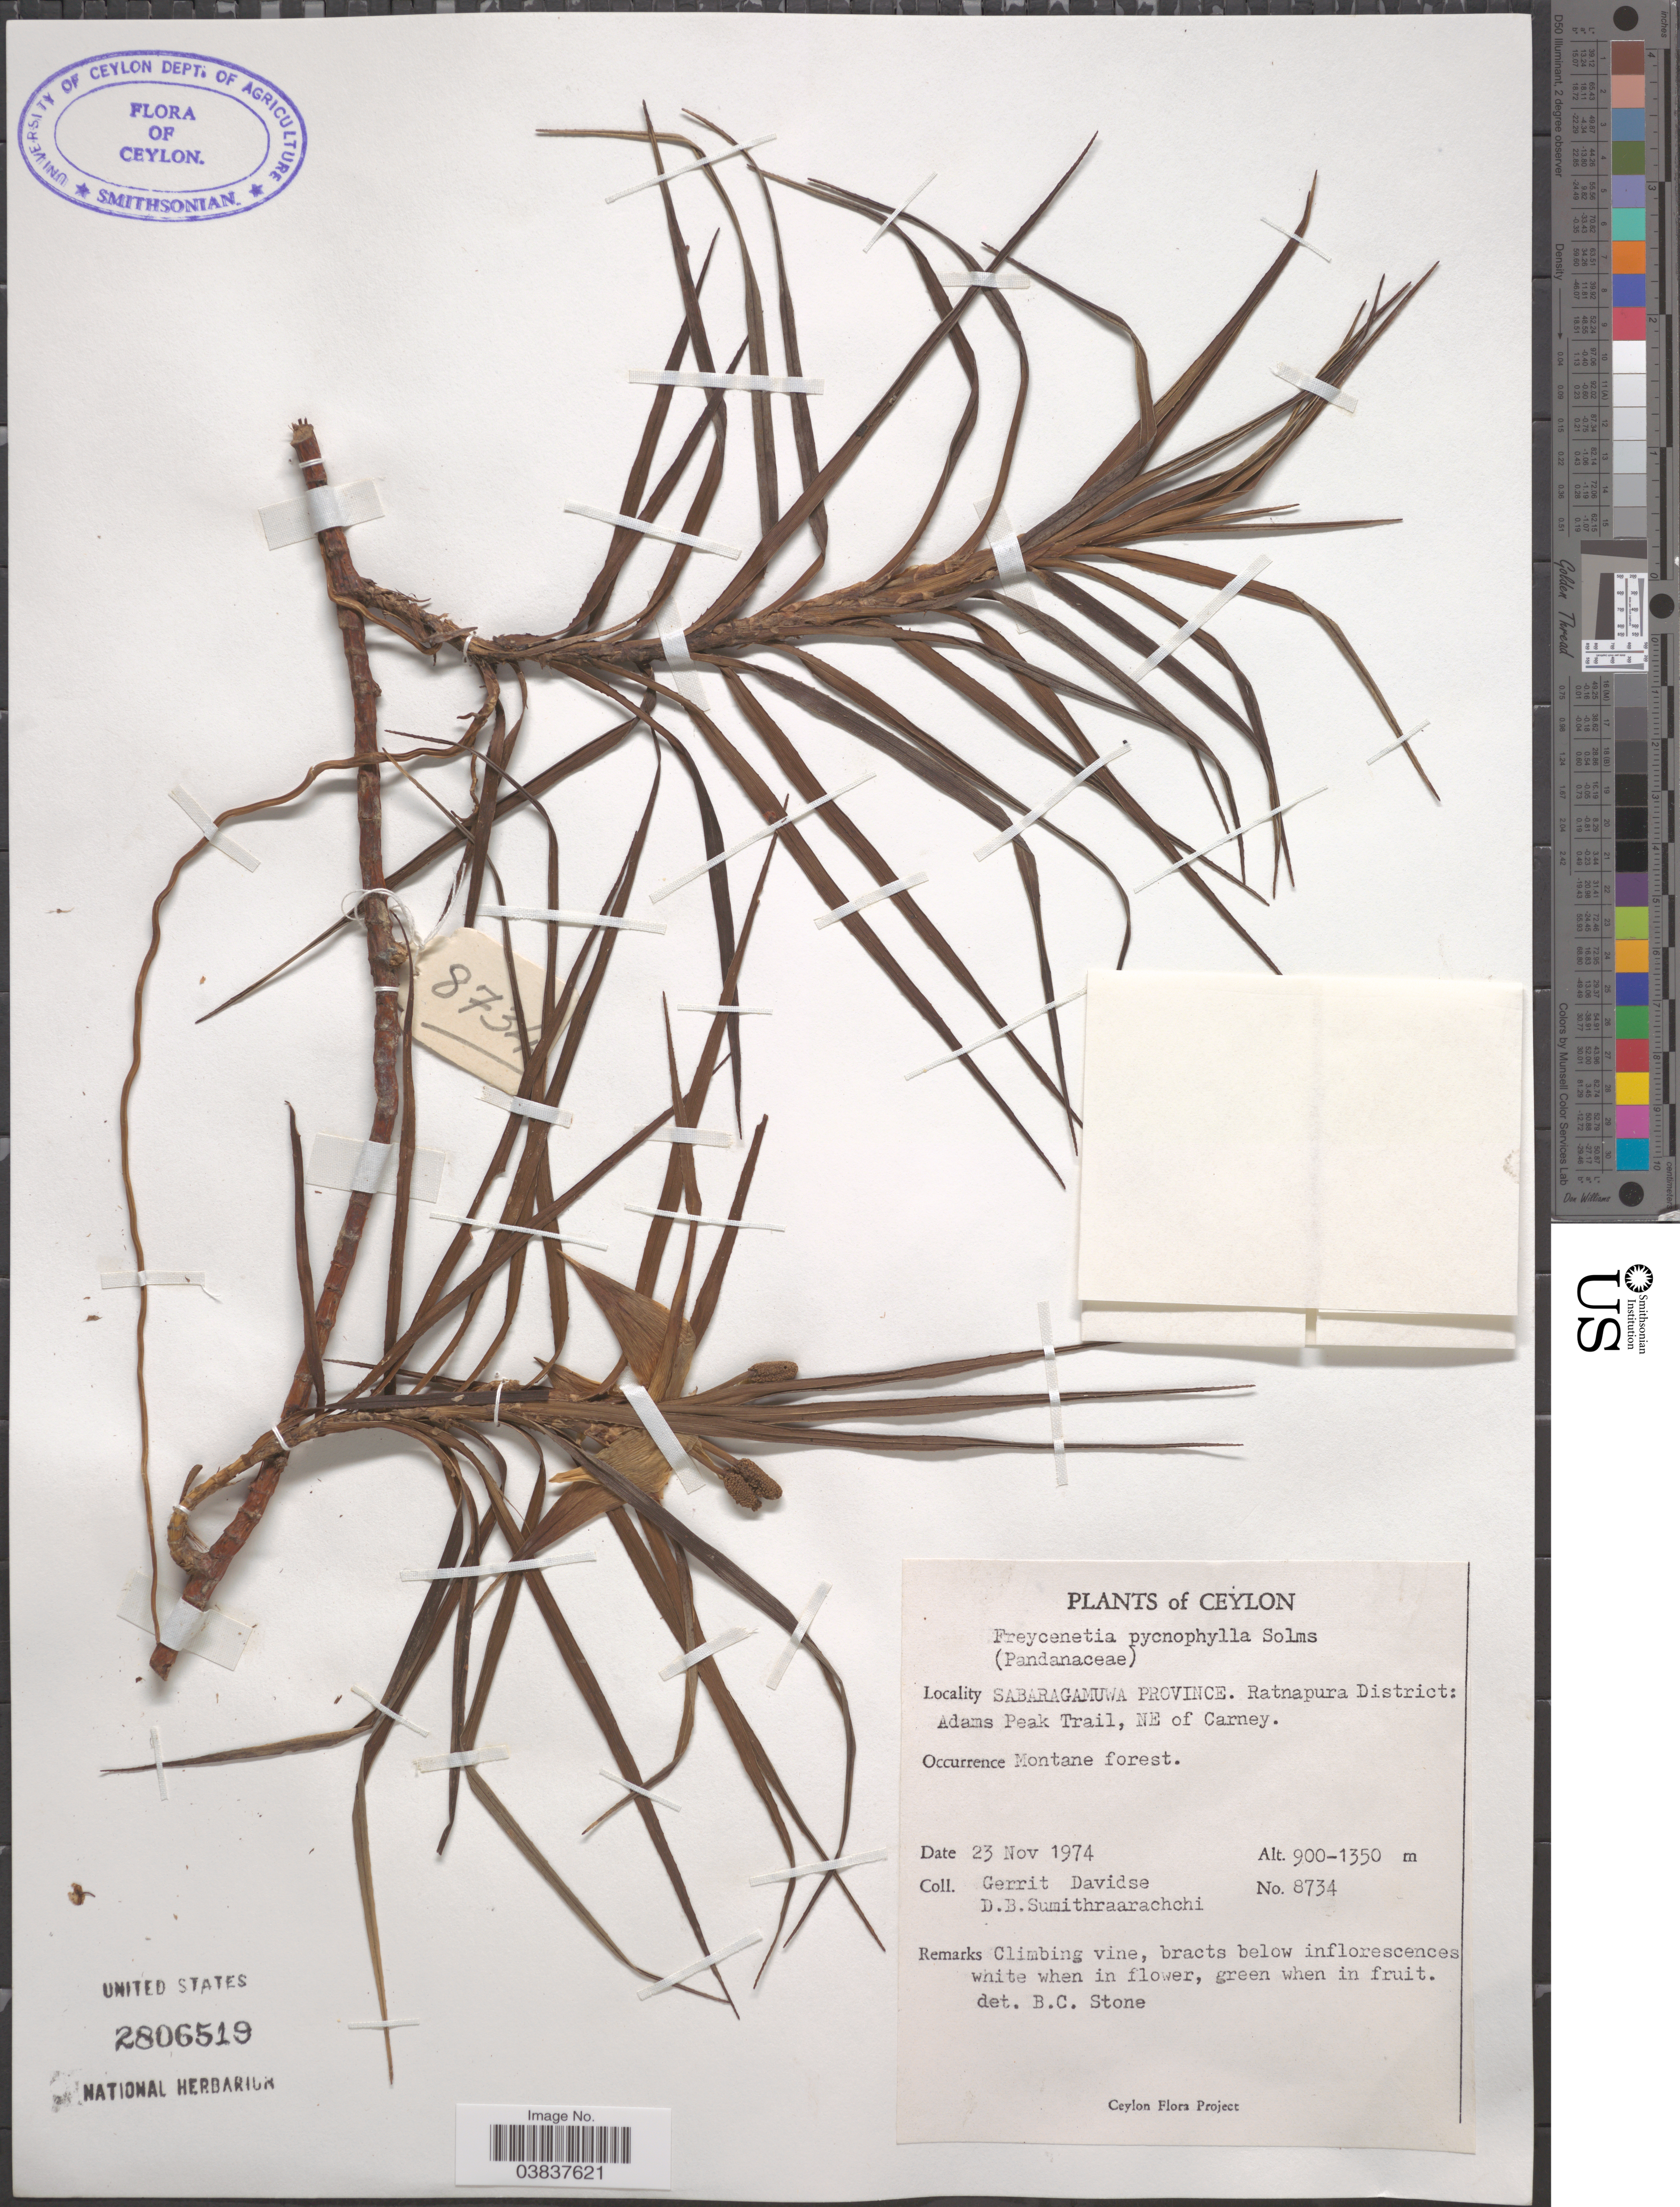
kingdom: Plantae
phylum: Tracheophyta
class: Liliopsida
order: Pandanales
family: Pandanaceae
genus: Freycinetia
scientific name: Freycinetia pycnocephala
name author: Solms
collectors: G. Davidse & D. B. Sumithraarachchi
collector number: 8734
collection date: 1974-11-23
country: Sri Lanka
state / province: Sabaragamuwa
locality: Ceylon. Ratnapura District: Adams Peak Trail, NE of Carney.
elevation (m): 900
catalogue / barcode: US 2806519